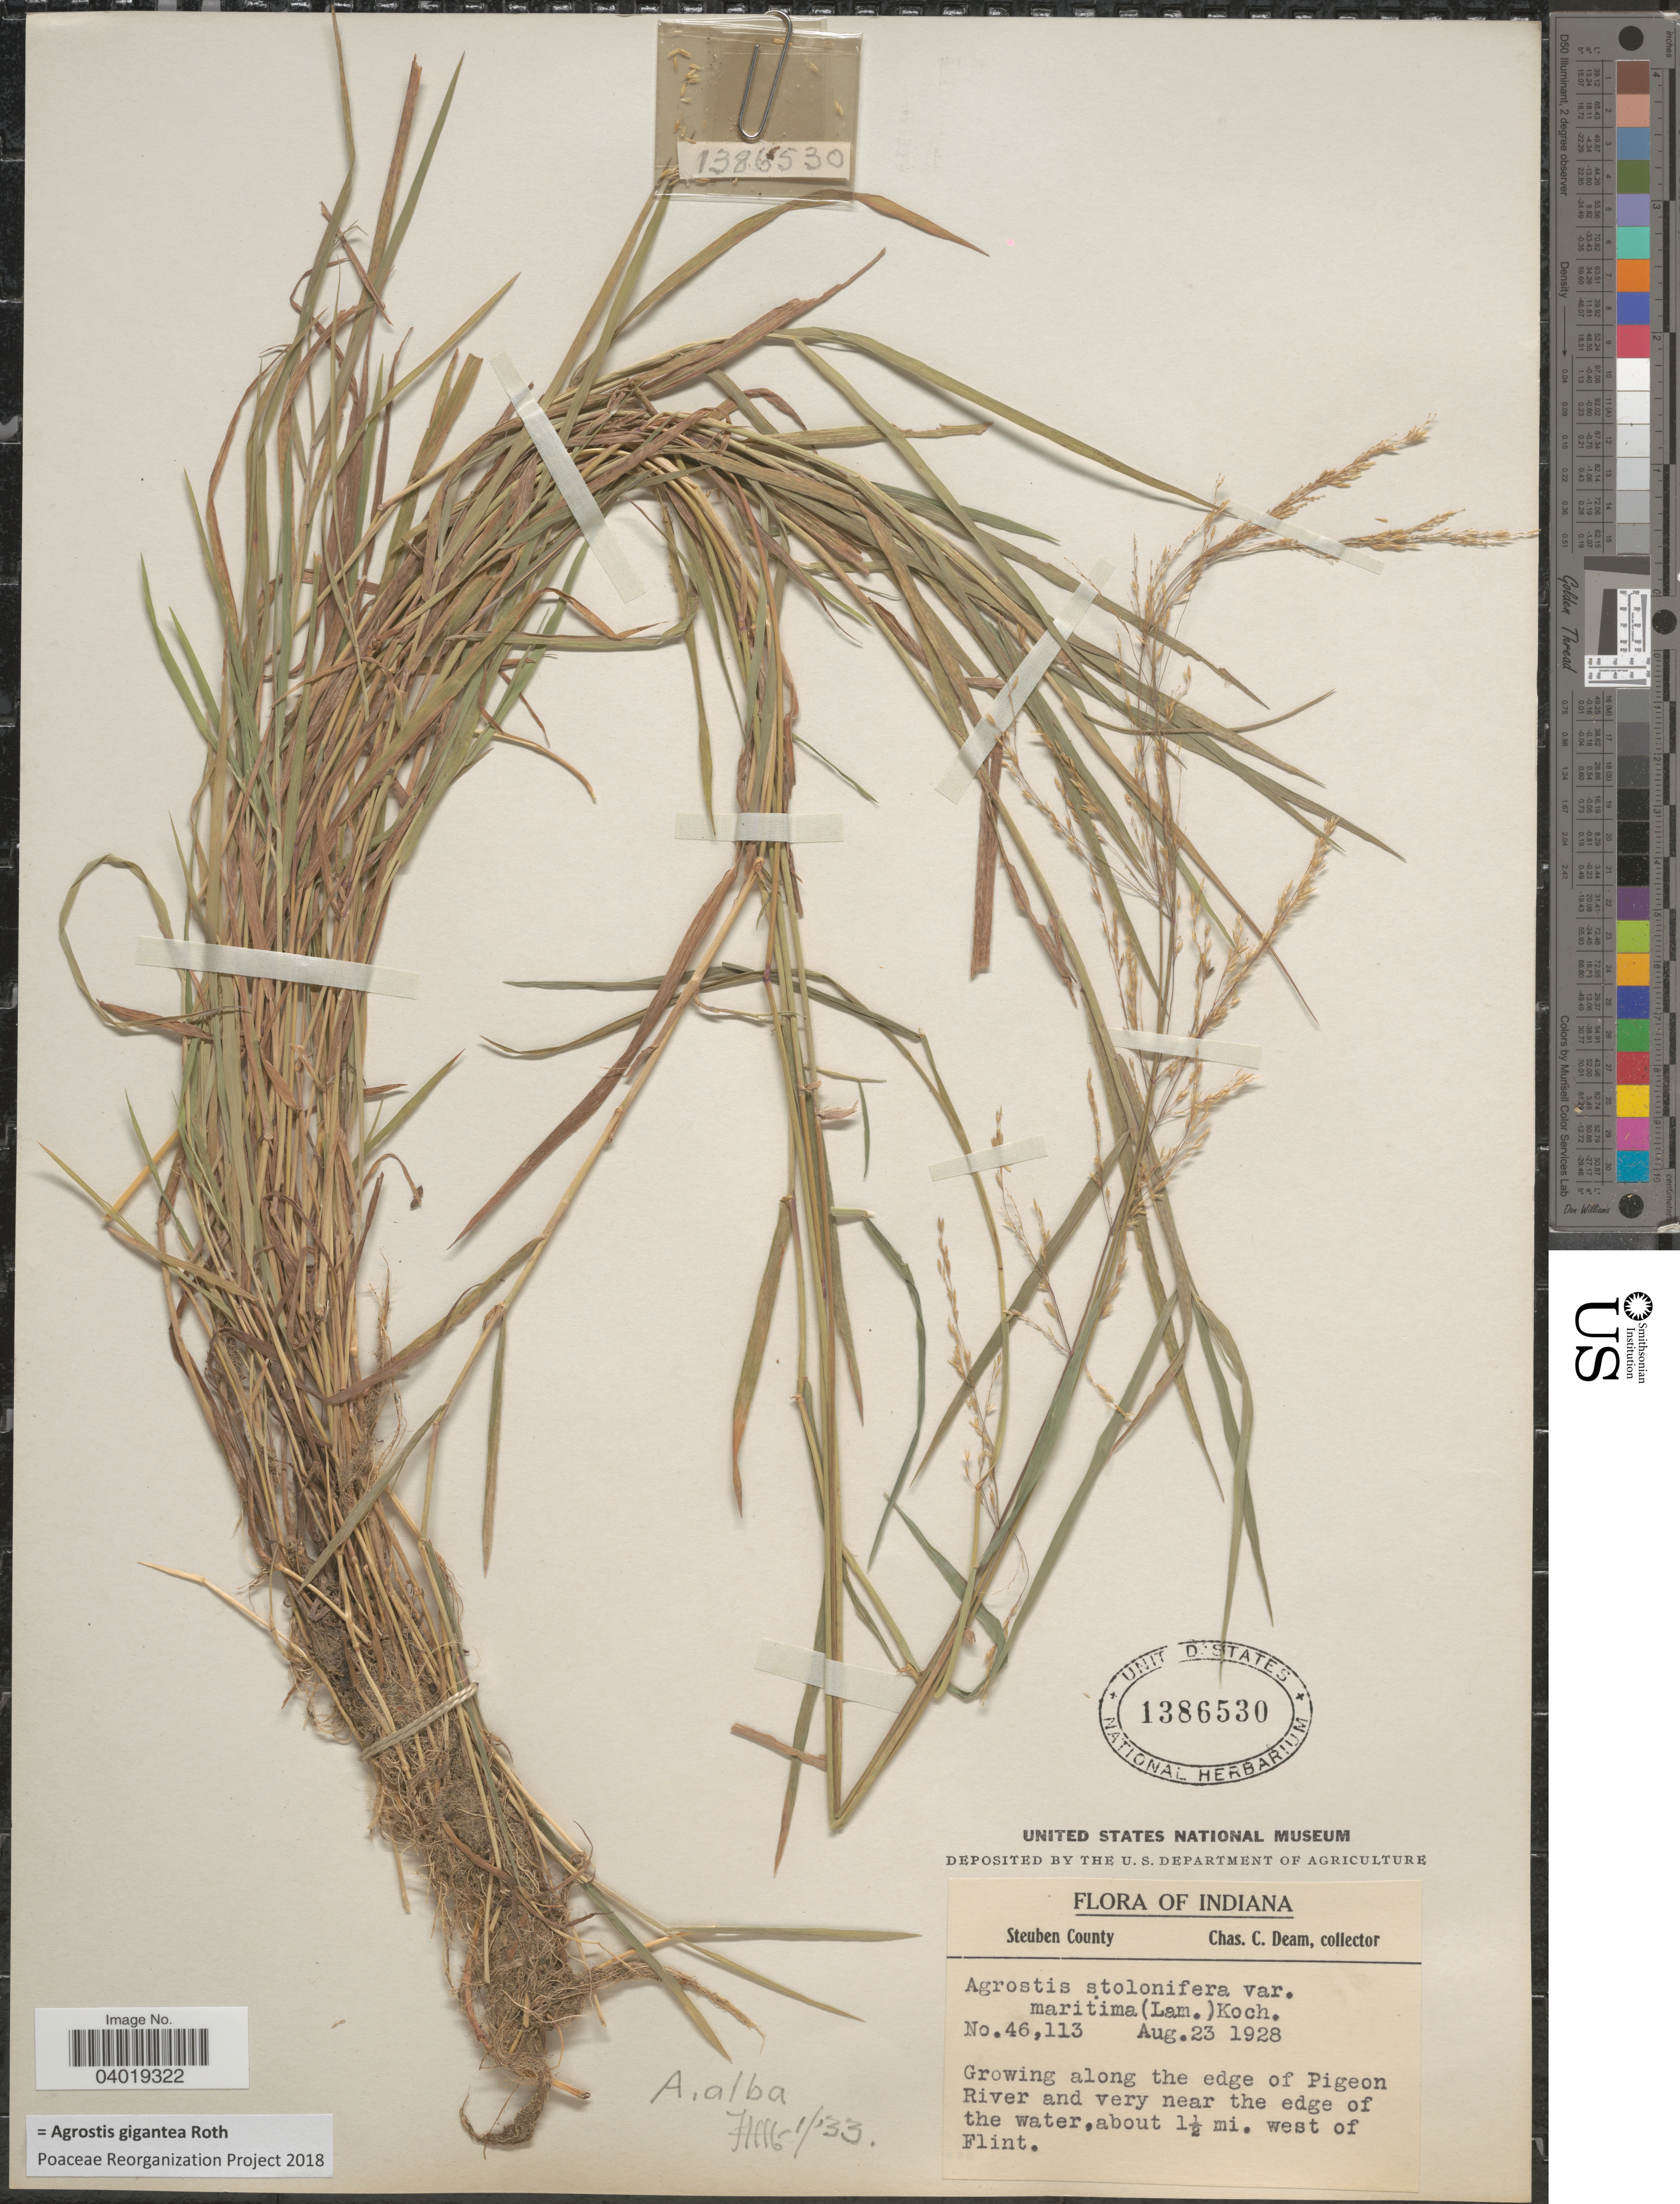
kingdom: Plantae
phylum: Tracheophyta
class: Liliopsida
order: Poales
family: Poaceae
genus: Agrostis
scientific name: Agrostis gigantea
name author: Roth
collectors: C. C. Deam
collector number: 46113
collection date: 1928-08-23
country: United States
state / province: Indiana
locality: Steuben County. Along the edge of Pigeon River and very near the edge of the water, about 1½ mi. west of Flint.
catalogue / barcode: US 1386530